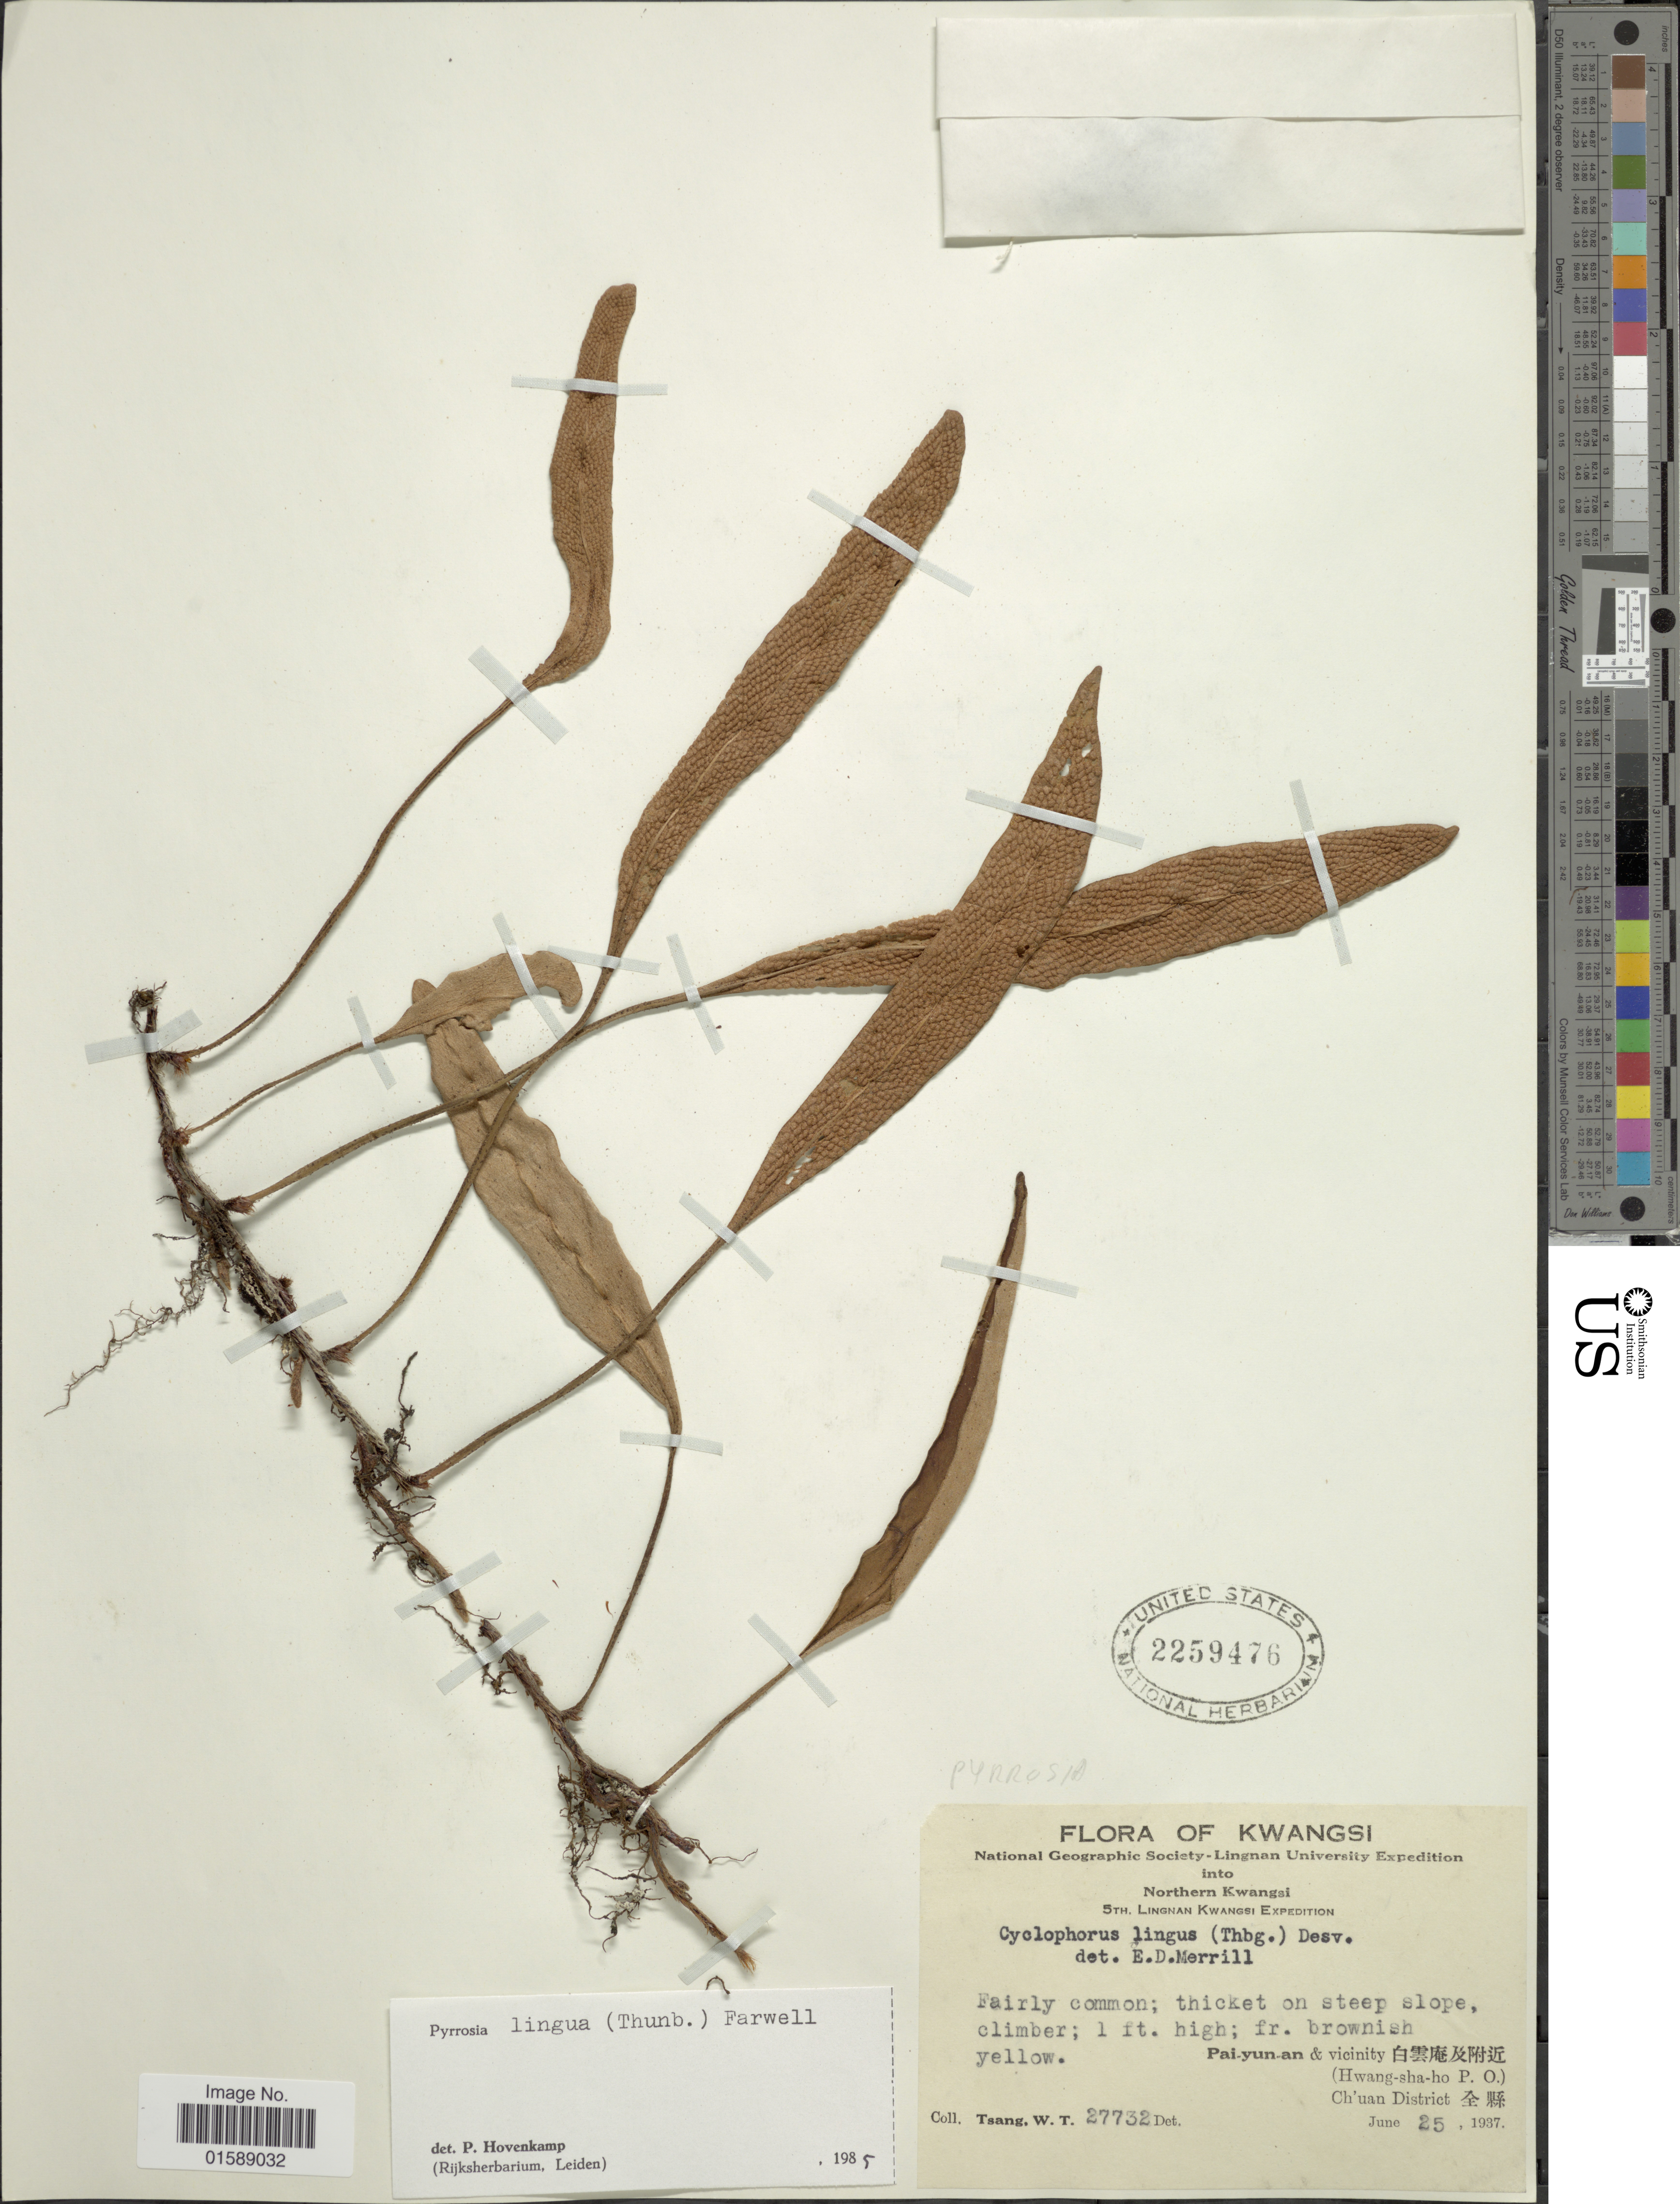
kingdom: Plantae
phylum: Tracheophyta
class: Polypodiopsida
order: Polypodiales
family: Polypodiaceae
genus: Pyrrosia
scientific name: Pyrrosia lingua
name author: (Thurb.) Farw.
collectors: W. T. Tsang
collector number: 27732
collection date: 1937-06-25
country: China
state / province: Guangxi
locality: Northern Kwangsi. Pai-yun-an & vicinity. (Hwang-sha-ho P. O.). Ch'uan District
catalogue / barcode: US 2259476